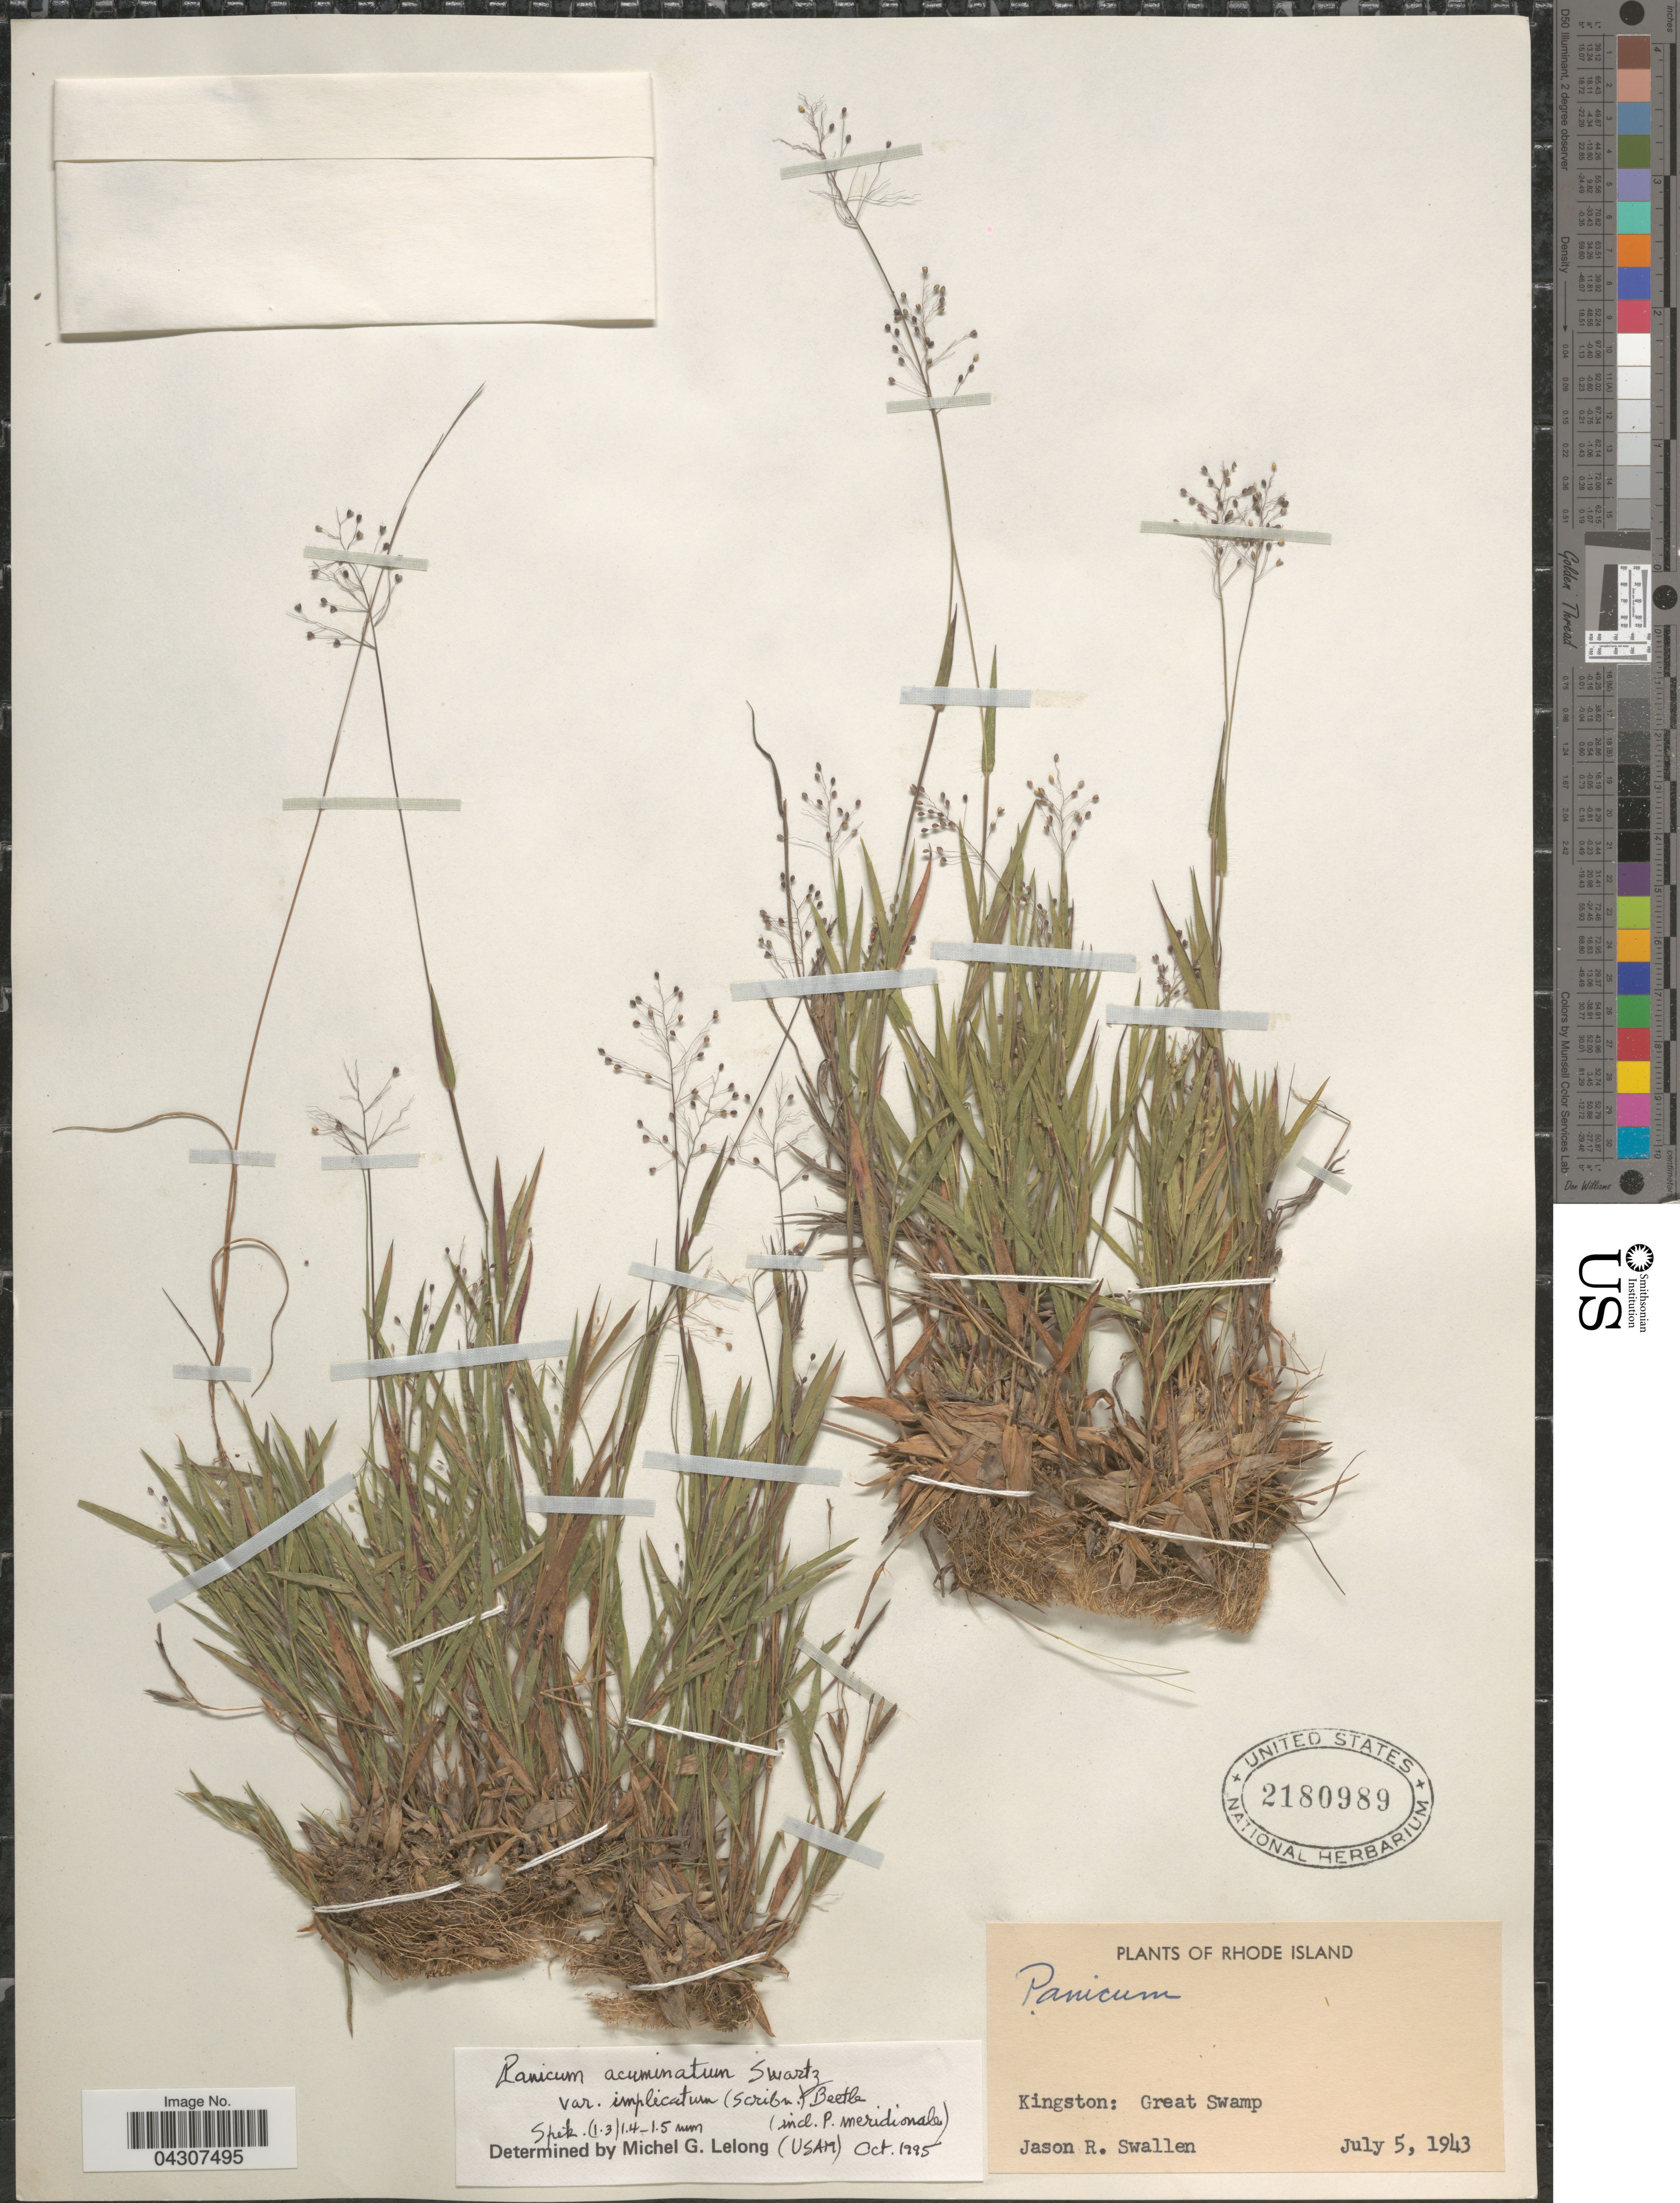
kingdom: Plantae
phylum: Tracheophyta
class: Liliopsida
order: Poales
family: Poaceae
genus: Panicum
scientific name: Panicum acuminatum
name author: Sw.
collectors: J. R. Swallen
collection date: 1943-07-05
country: United States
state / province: Rhode Island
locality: Kingston: Great Swamp.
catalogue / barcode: US 2180989